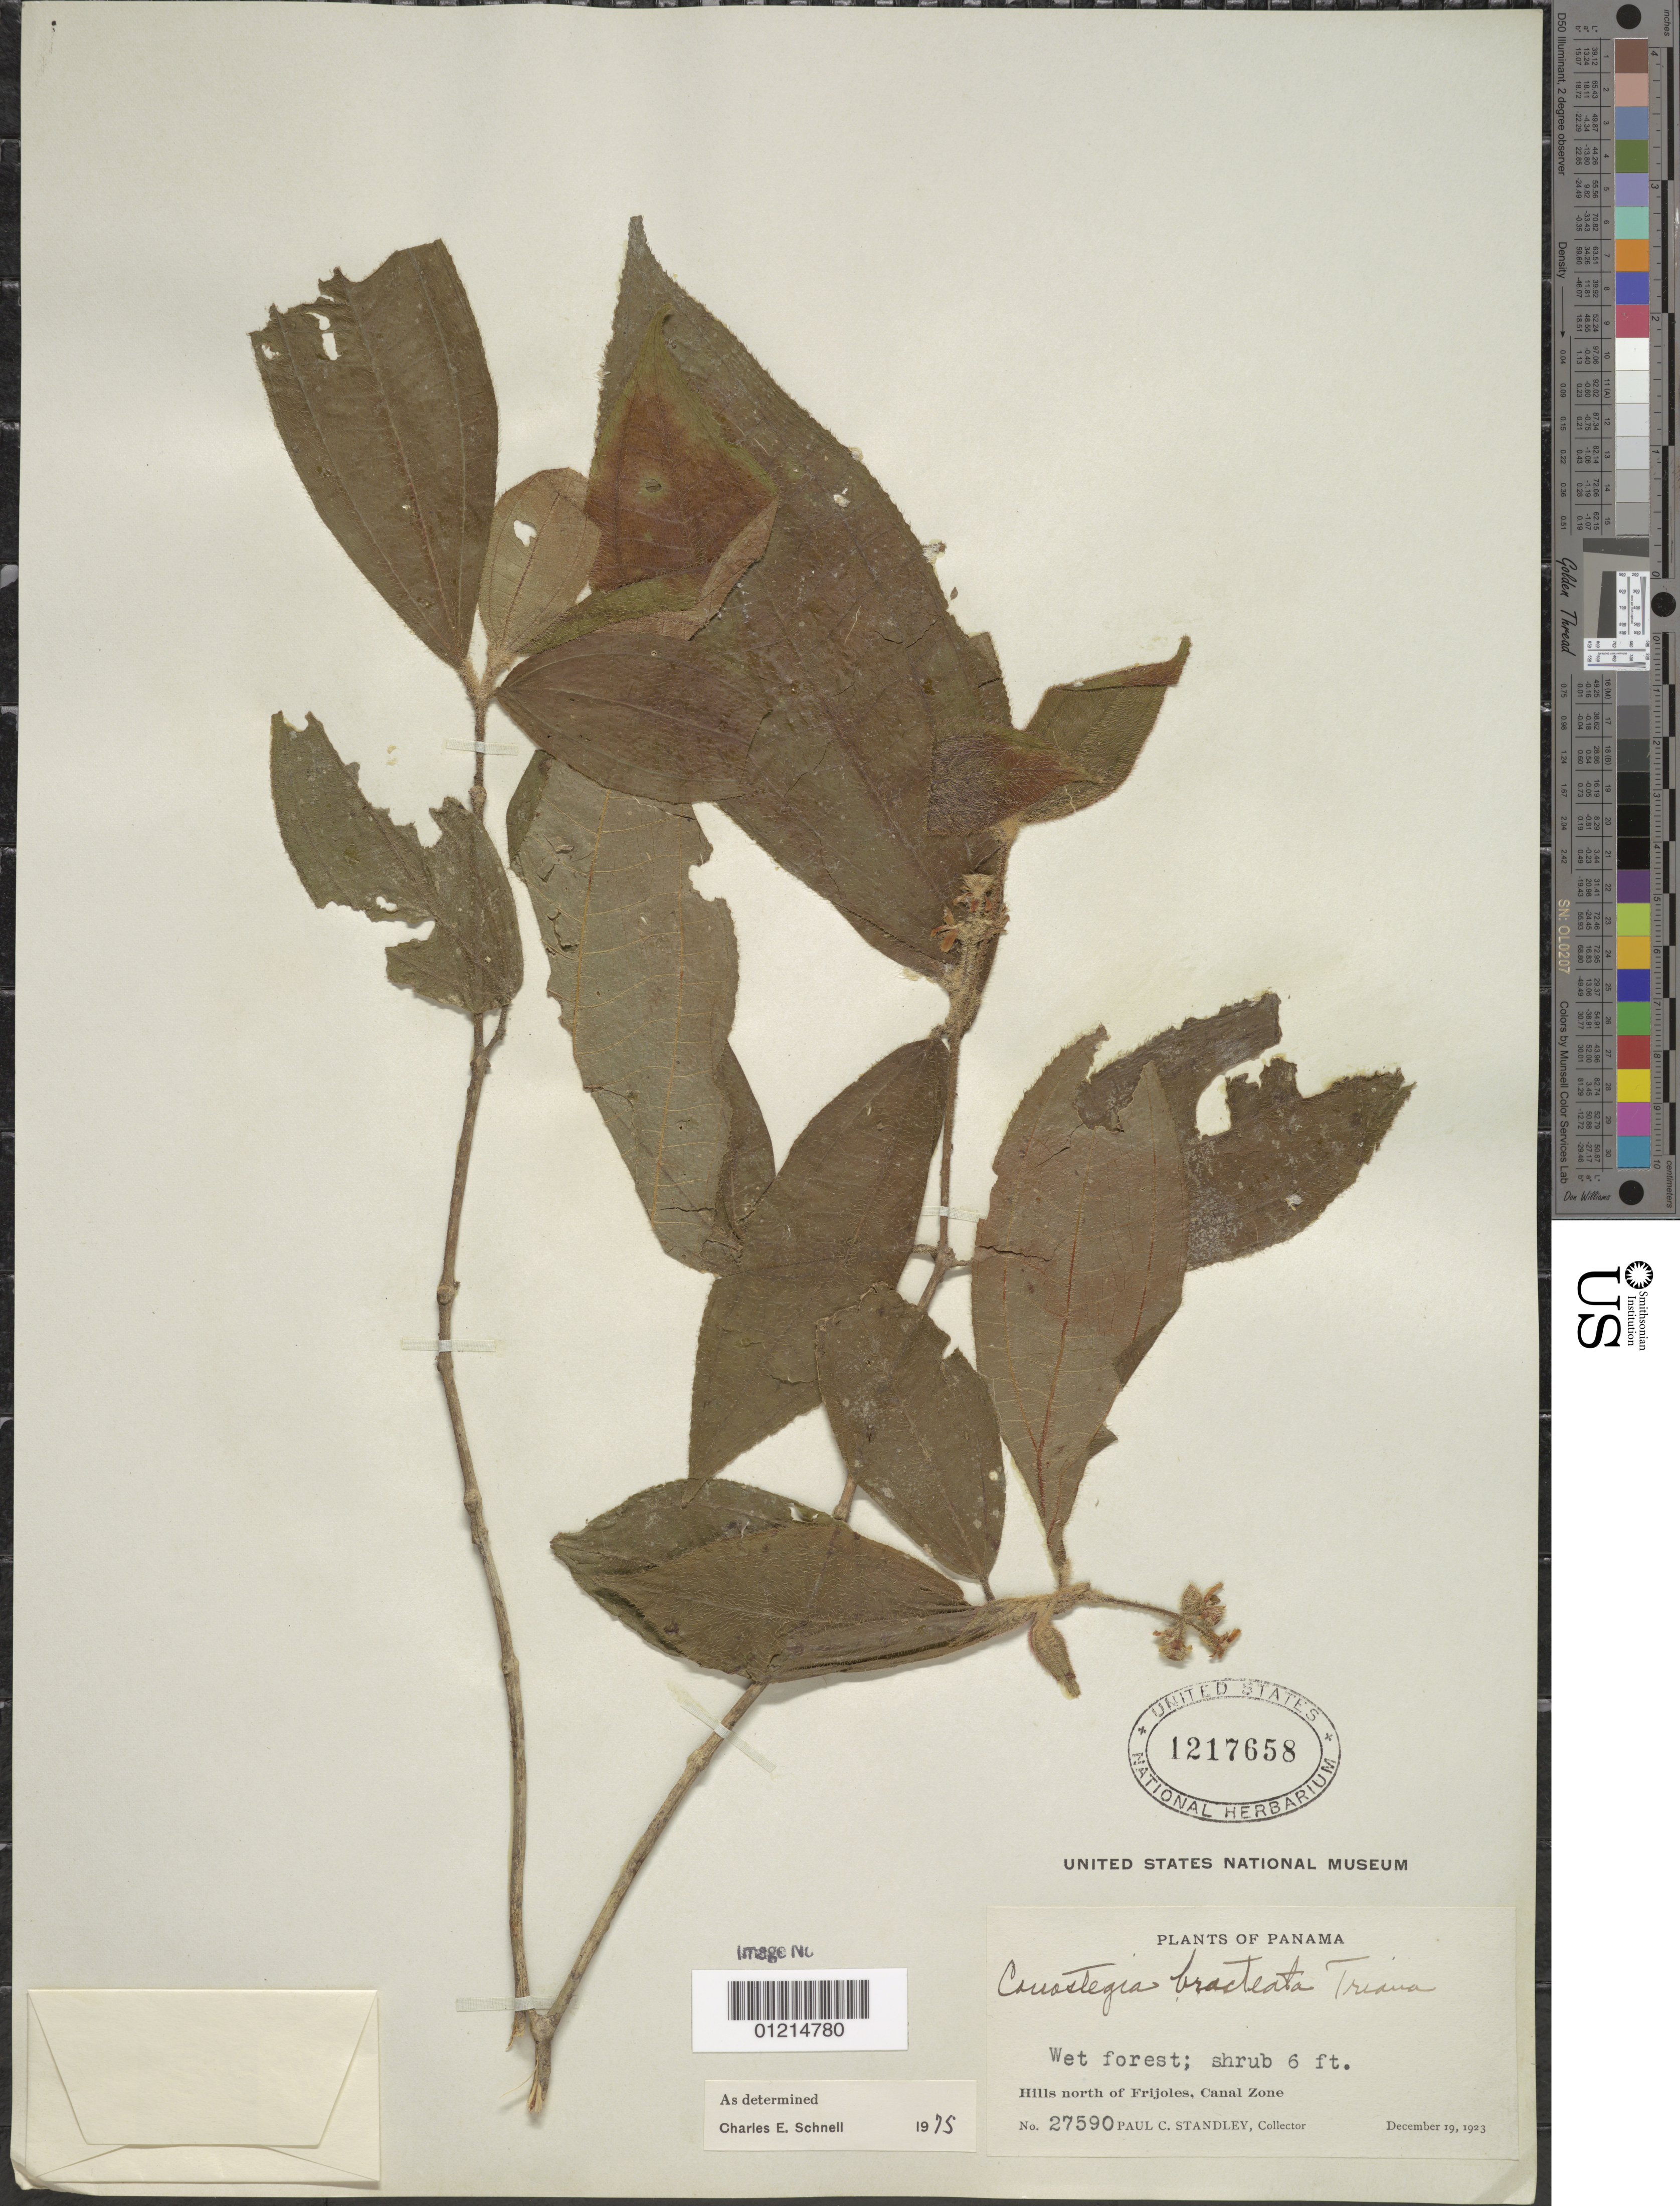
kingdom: Plantae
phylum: Tracheophyta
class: Magnoliopsida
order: Myrtales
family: Melastomataceae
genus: Conostegia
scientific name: Conostegia bracteata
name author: Triana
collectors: P. C. Standley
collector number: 27590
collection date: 1923-12-19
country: Panama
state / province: Colón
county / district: Canal Zone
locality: Hills N of Frijoles.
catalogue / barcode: US 1217658